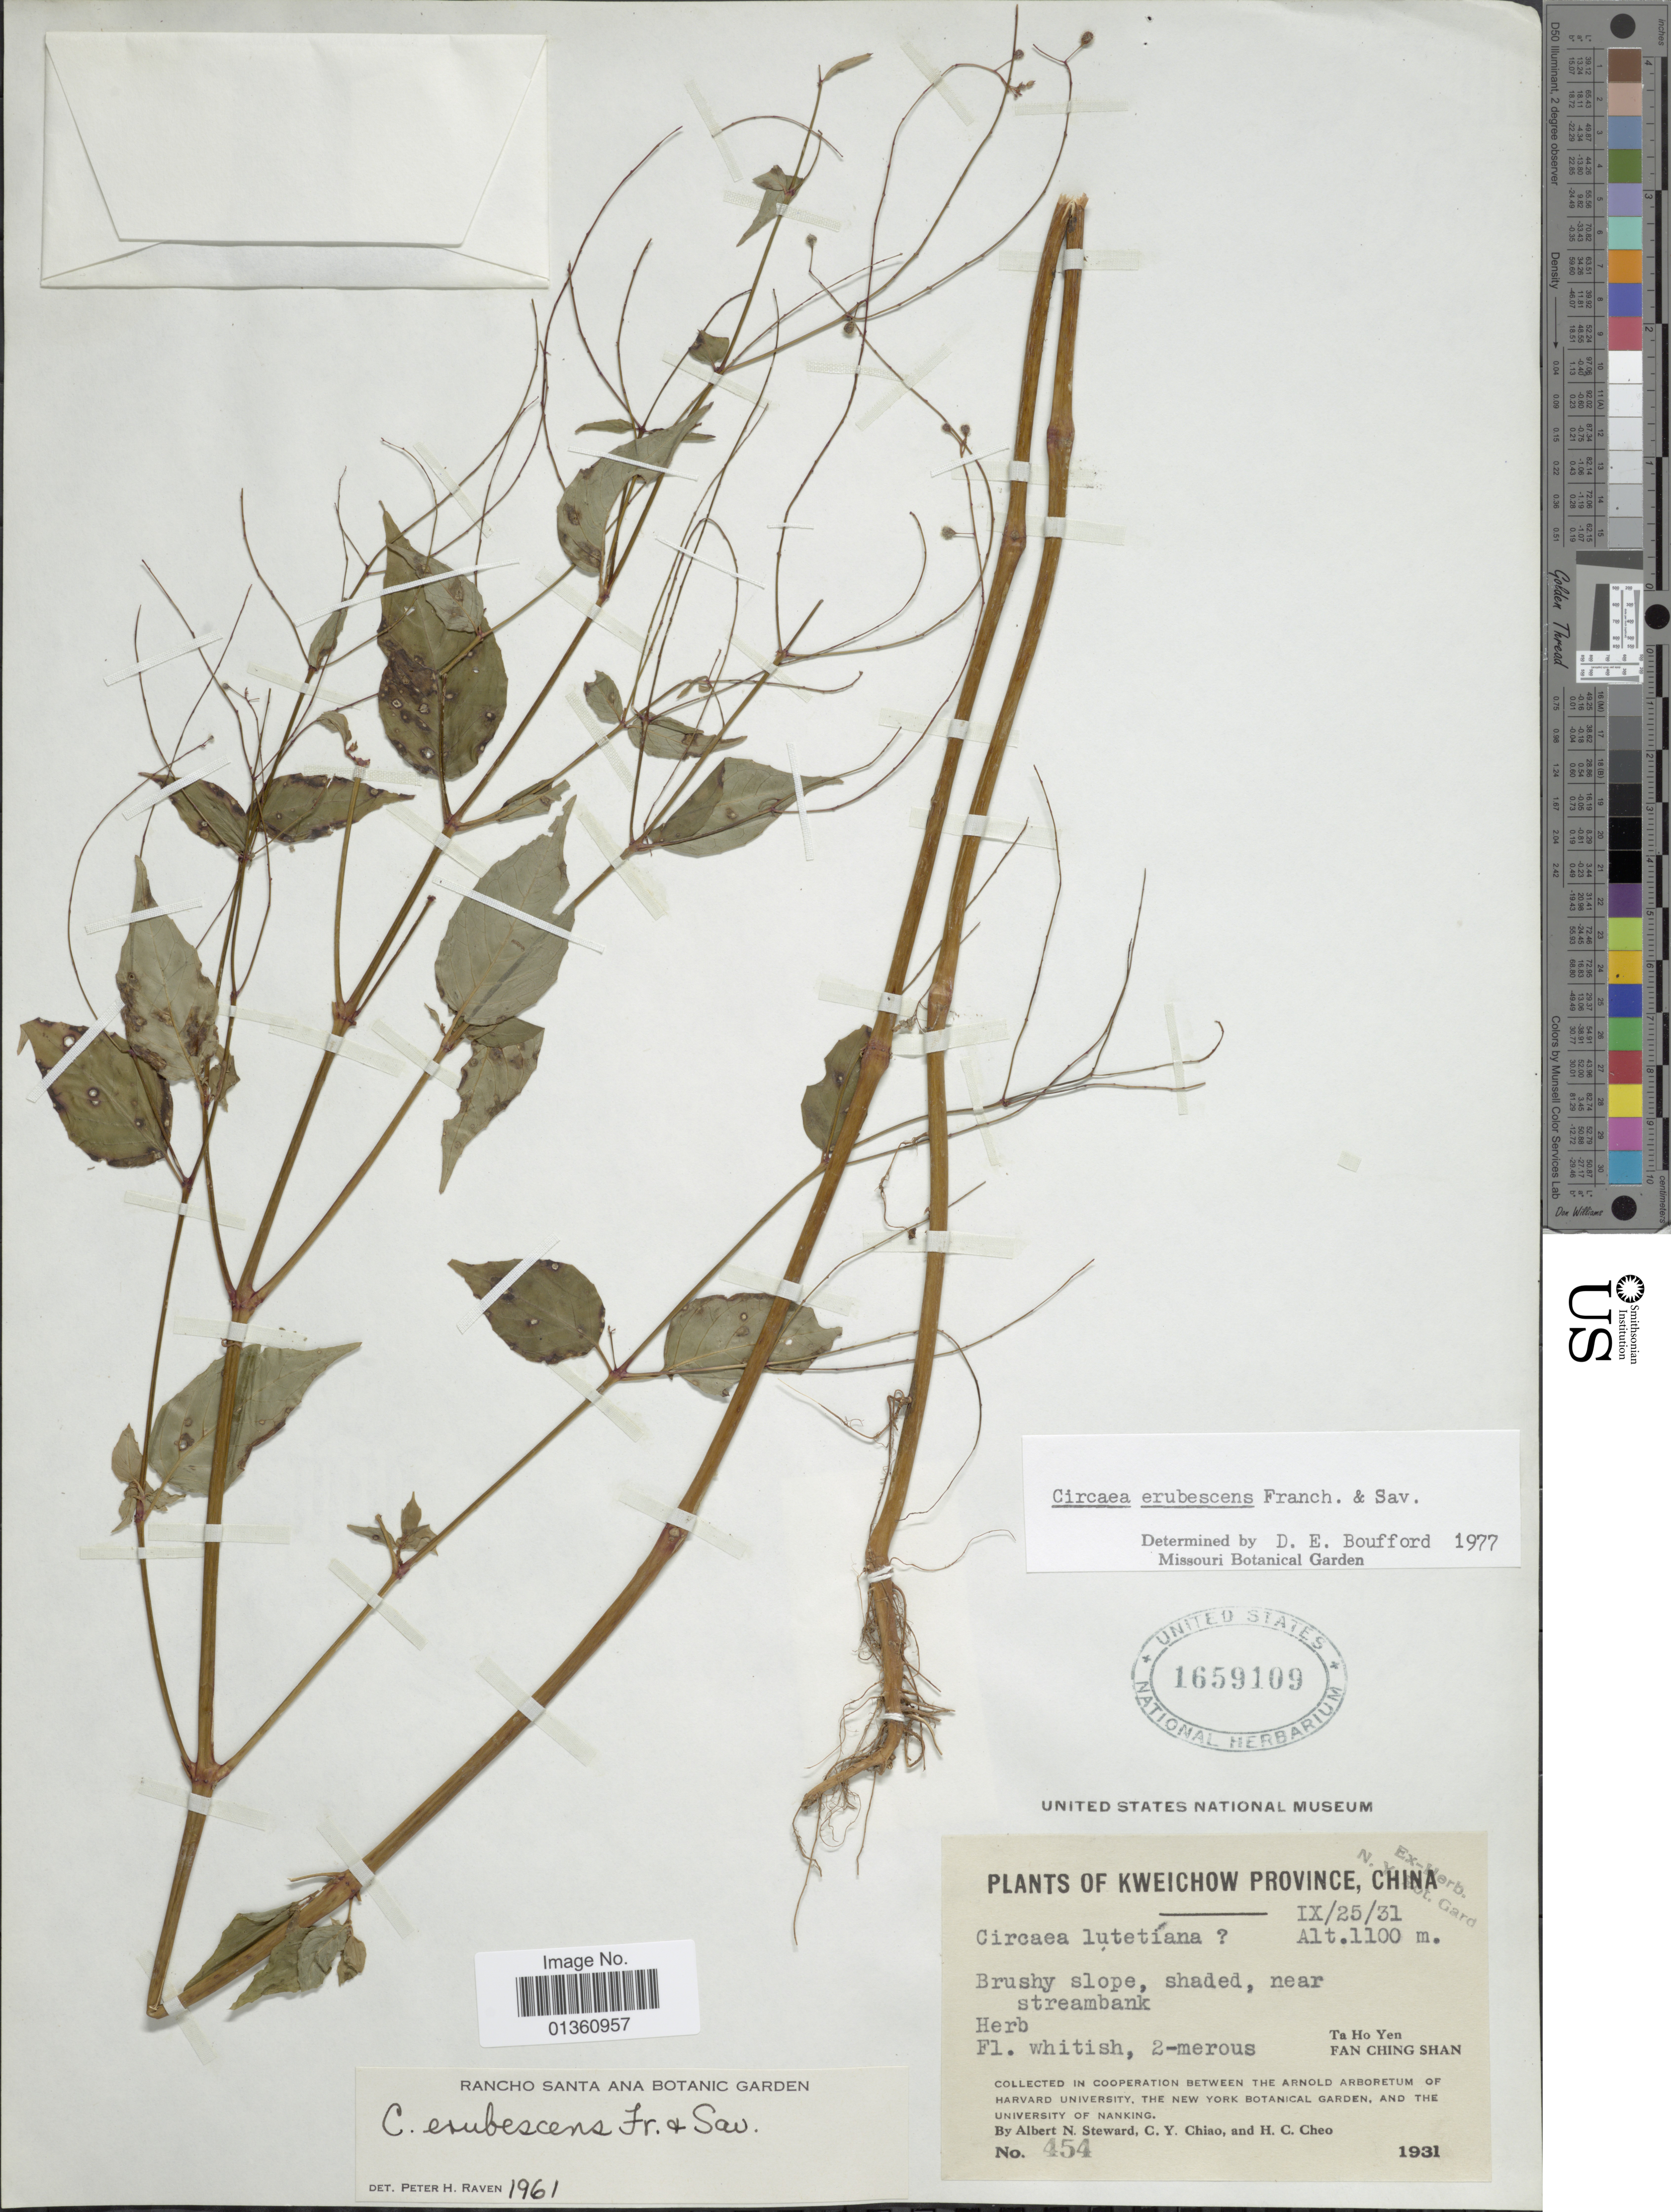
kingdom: Plantae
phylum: Tracheophyta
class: Magnoliopsida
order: Myrtales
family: Onagraceae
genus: Circaea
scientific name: Circaea erubescens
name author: Franch. & Sav.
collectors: A. N. Steward, C. Y. Chiao & H. Cheo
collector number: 454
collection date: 1931-09-25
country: China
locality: Kweichow Province. Ta Ho Yen. Fan Ching Shan.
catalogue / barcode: US 1659109